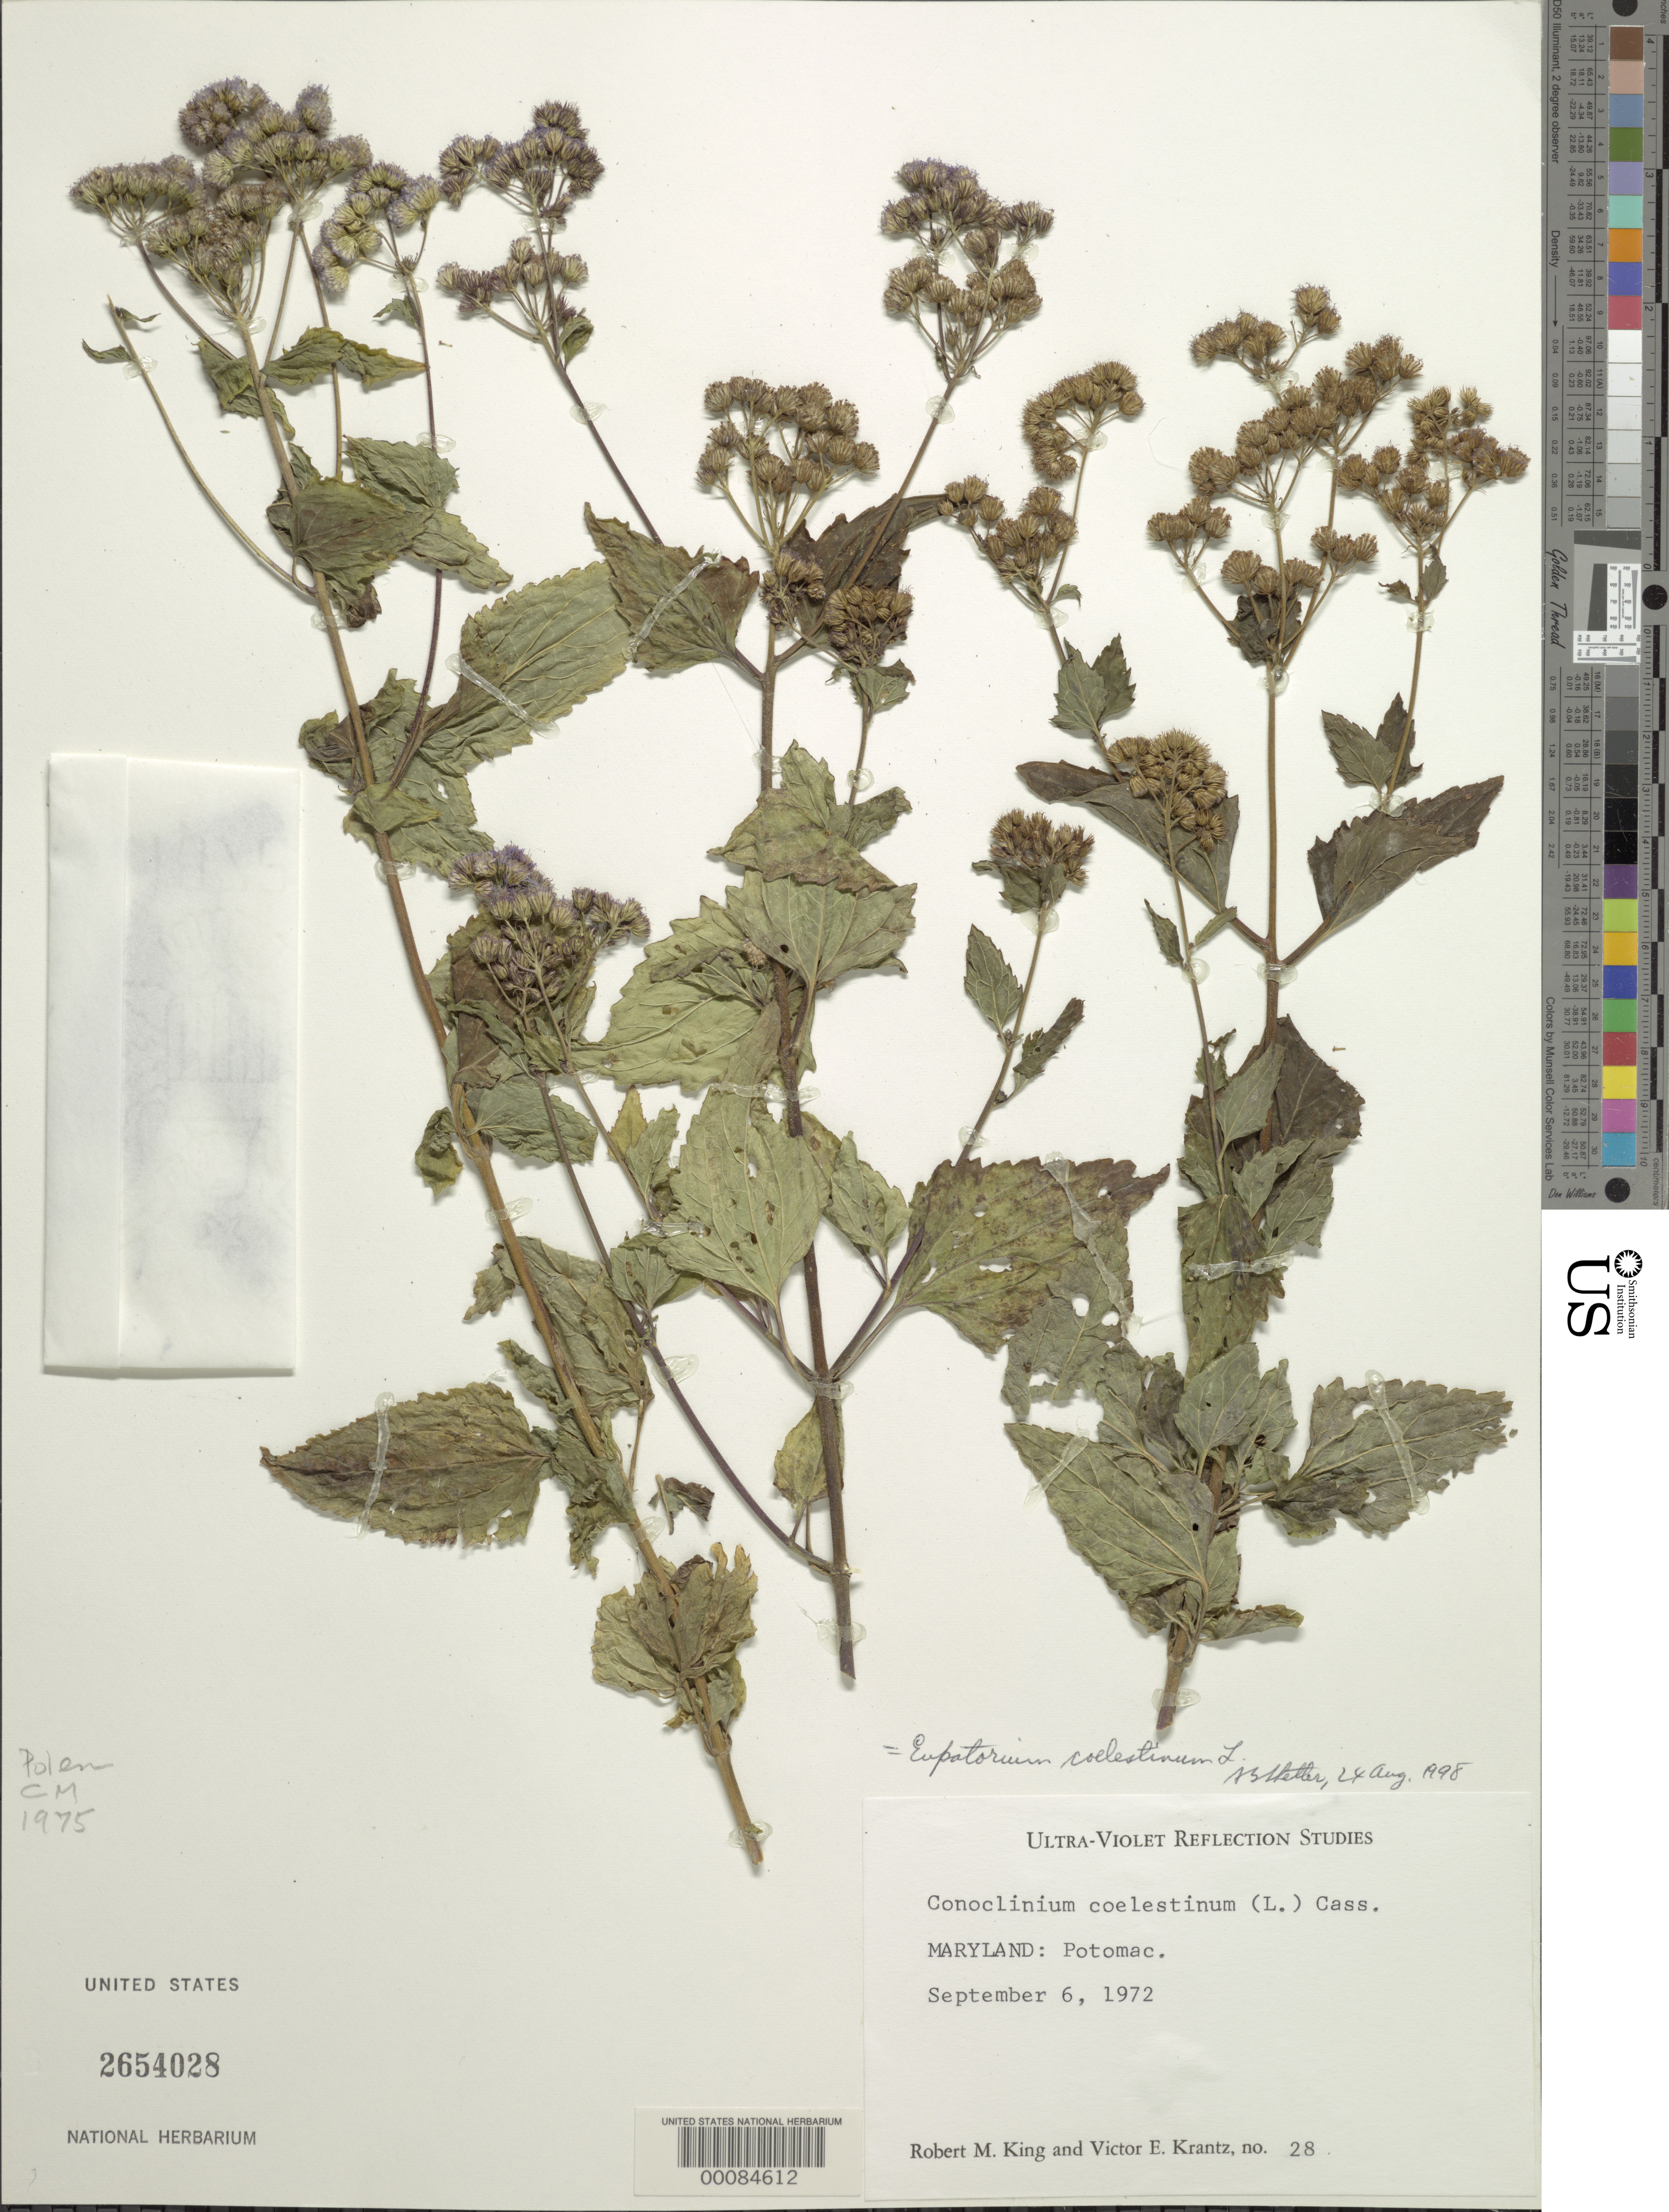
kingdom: Plantae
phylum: Tracheophyta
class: Magnoliopsida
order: Asterales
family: Asteraceae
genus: Conoclinium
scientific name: Conoclinium coelestinum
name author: (L.) DC.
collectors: R. M. King & V. Krantz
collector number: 28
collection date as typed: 06 Sep 1972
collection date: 1972-09-06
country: United States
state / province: Maryland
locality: Potomac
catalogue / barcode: US 2654028